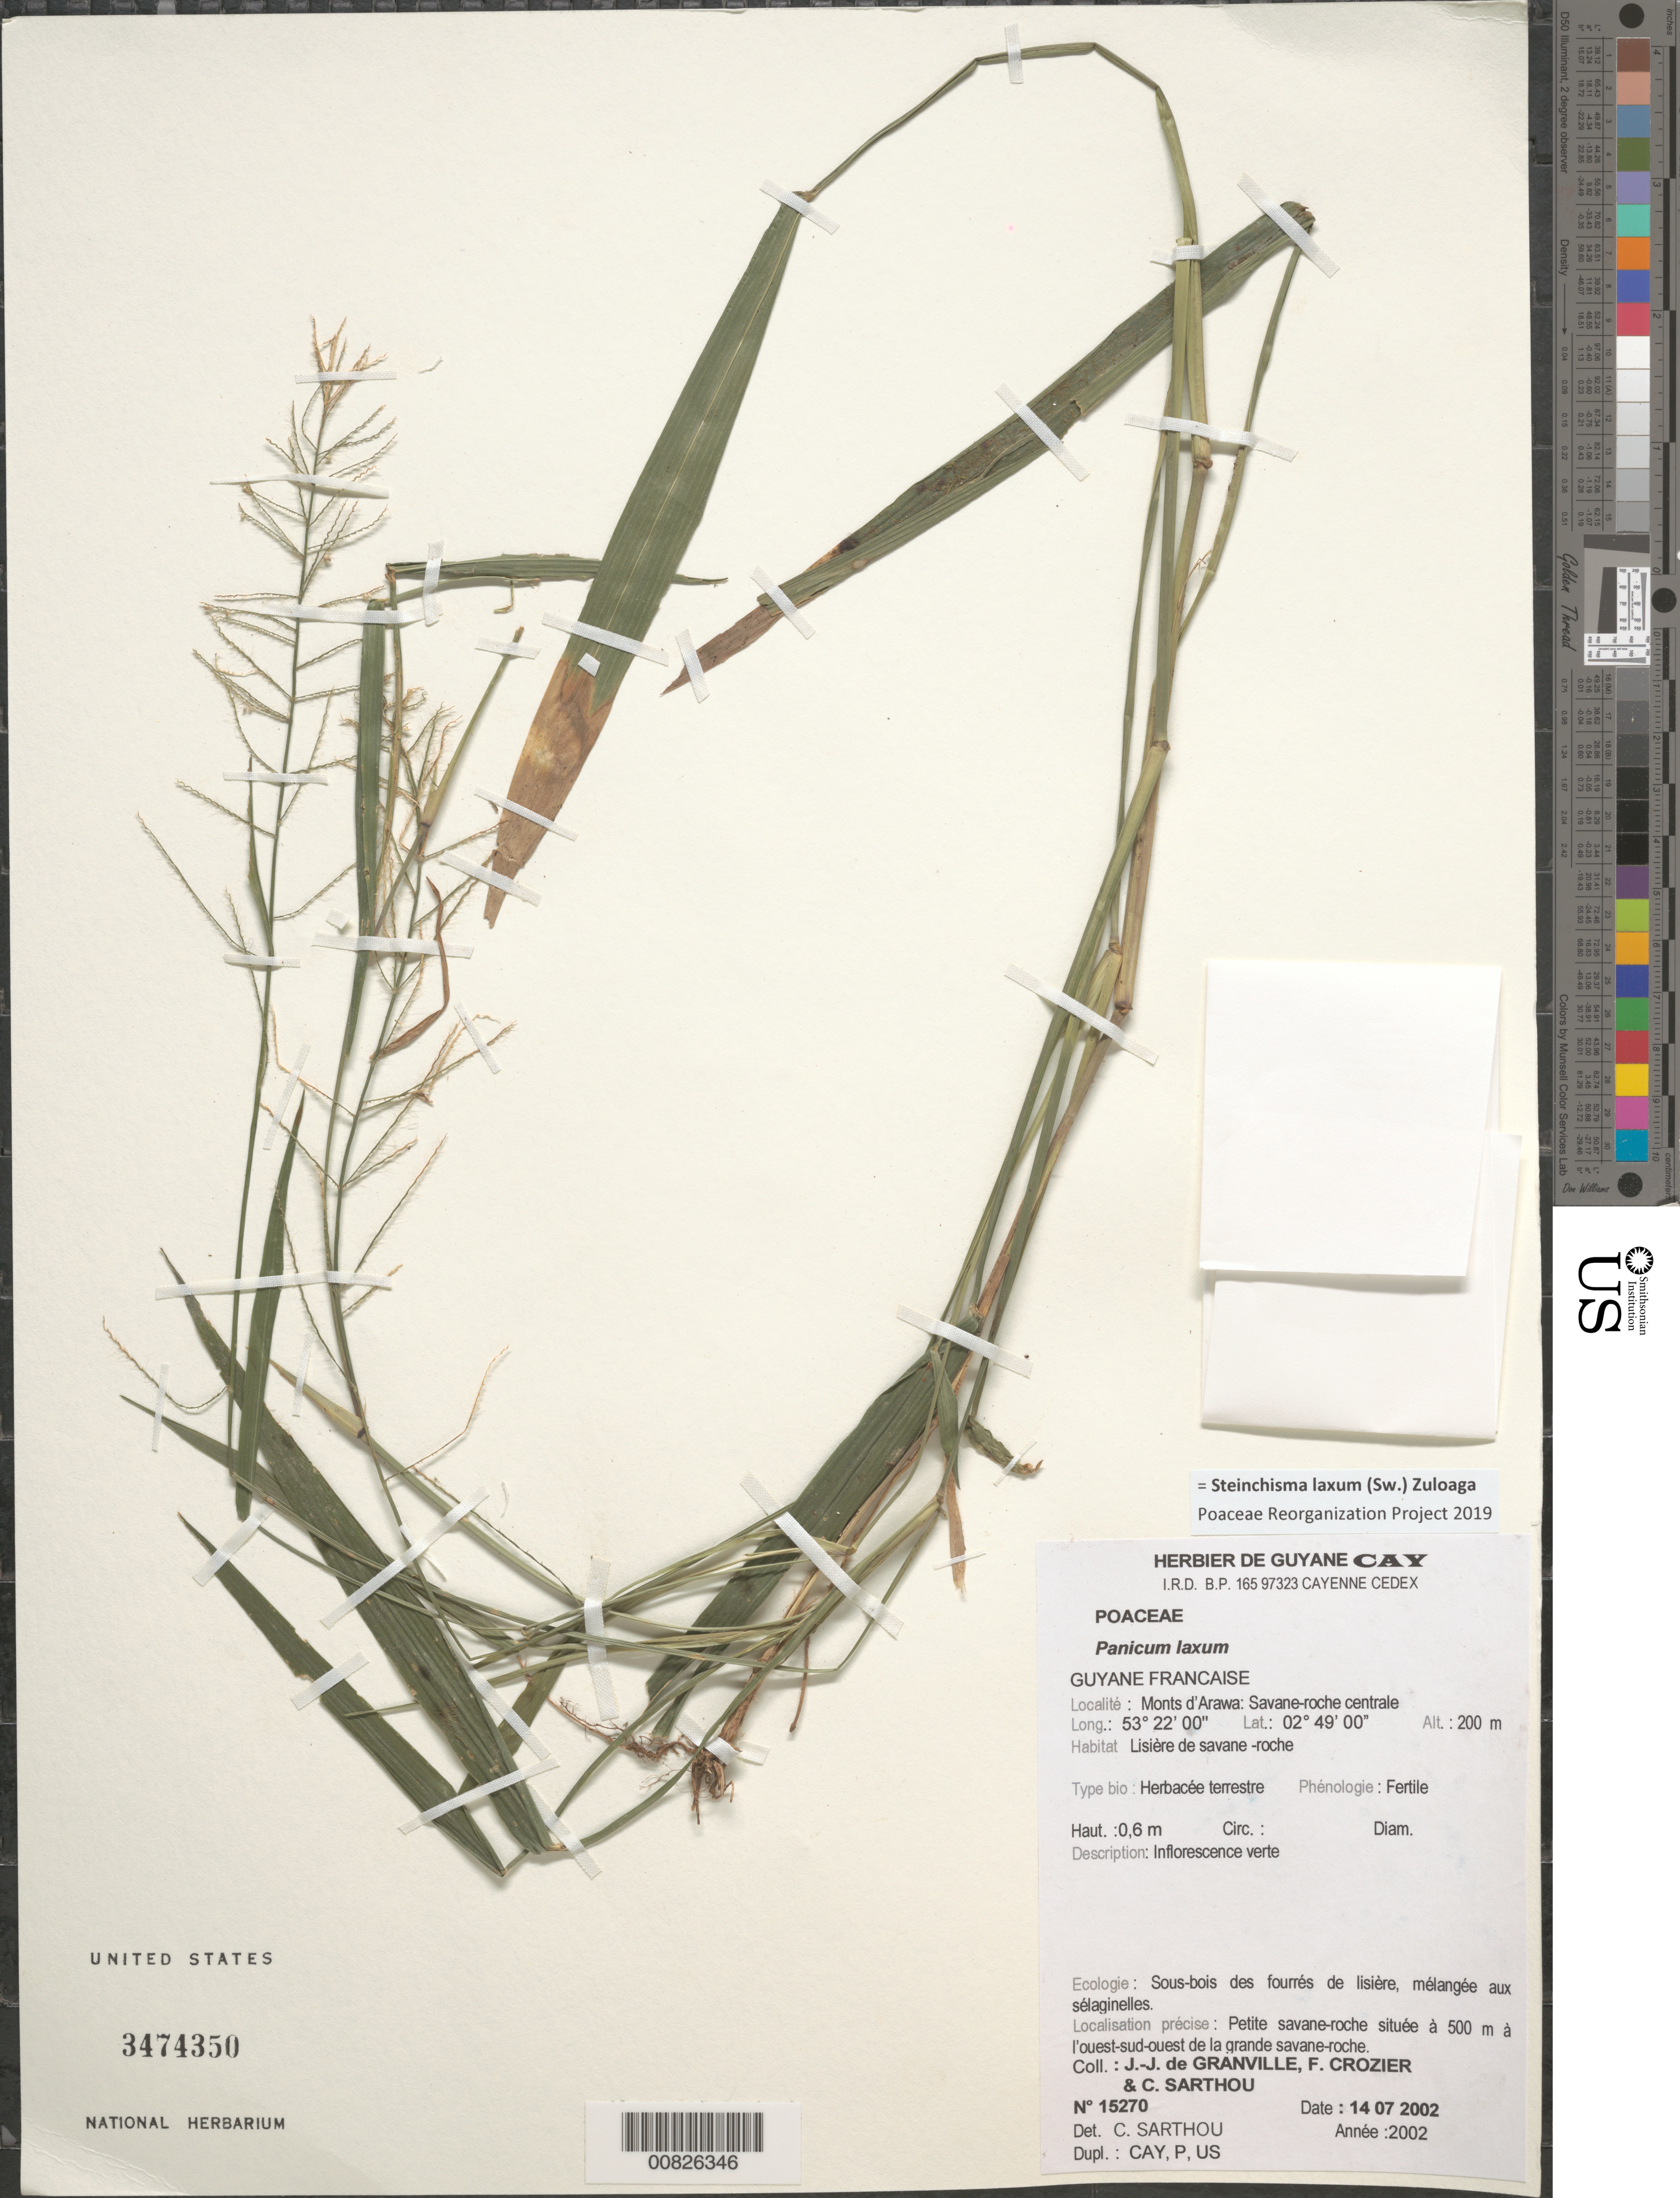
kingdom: Plantae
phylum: Tracheophyta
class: Liliopsida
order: Poales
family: Poaceae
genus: Panicum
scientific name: Panicum laxum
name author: Sw.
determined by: Sarthou, C.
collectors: J.-J. de Granville, F. Crozier & C. Sarthou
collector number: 15270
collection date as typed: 14-Jul-02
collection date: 2002-07-14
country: French Guiana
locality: Monts d'Arawa, zone de la savane-roche centrale, 500 m ouest-sud-ouest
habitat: Lisière de savane-roche; sous-bois des fourrés de lisière, melangee aux selaginelles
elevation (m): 200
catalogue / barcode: US 3474350